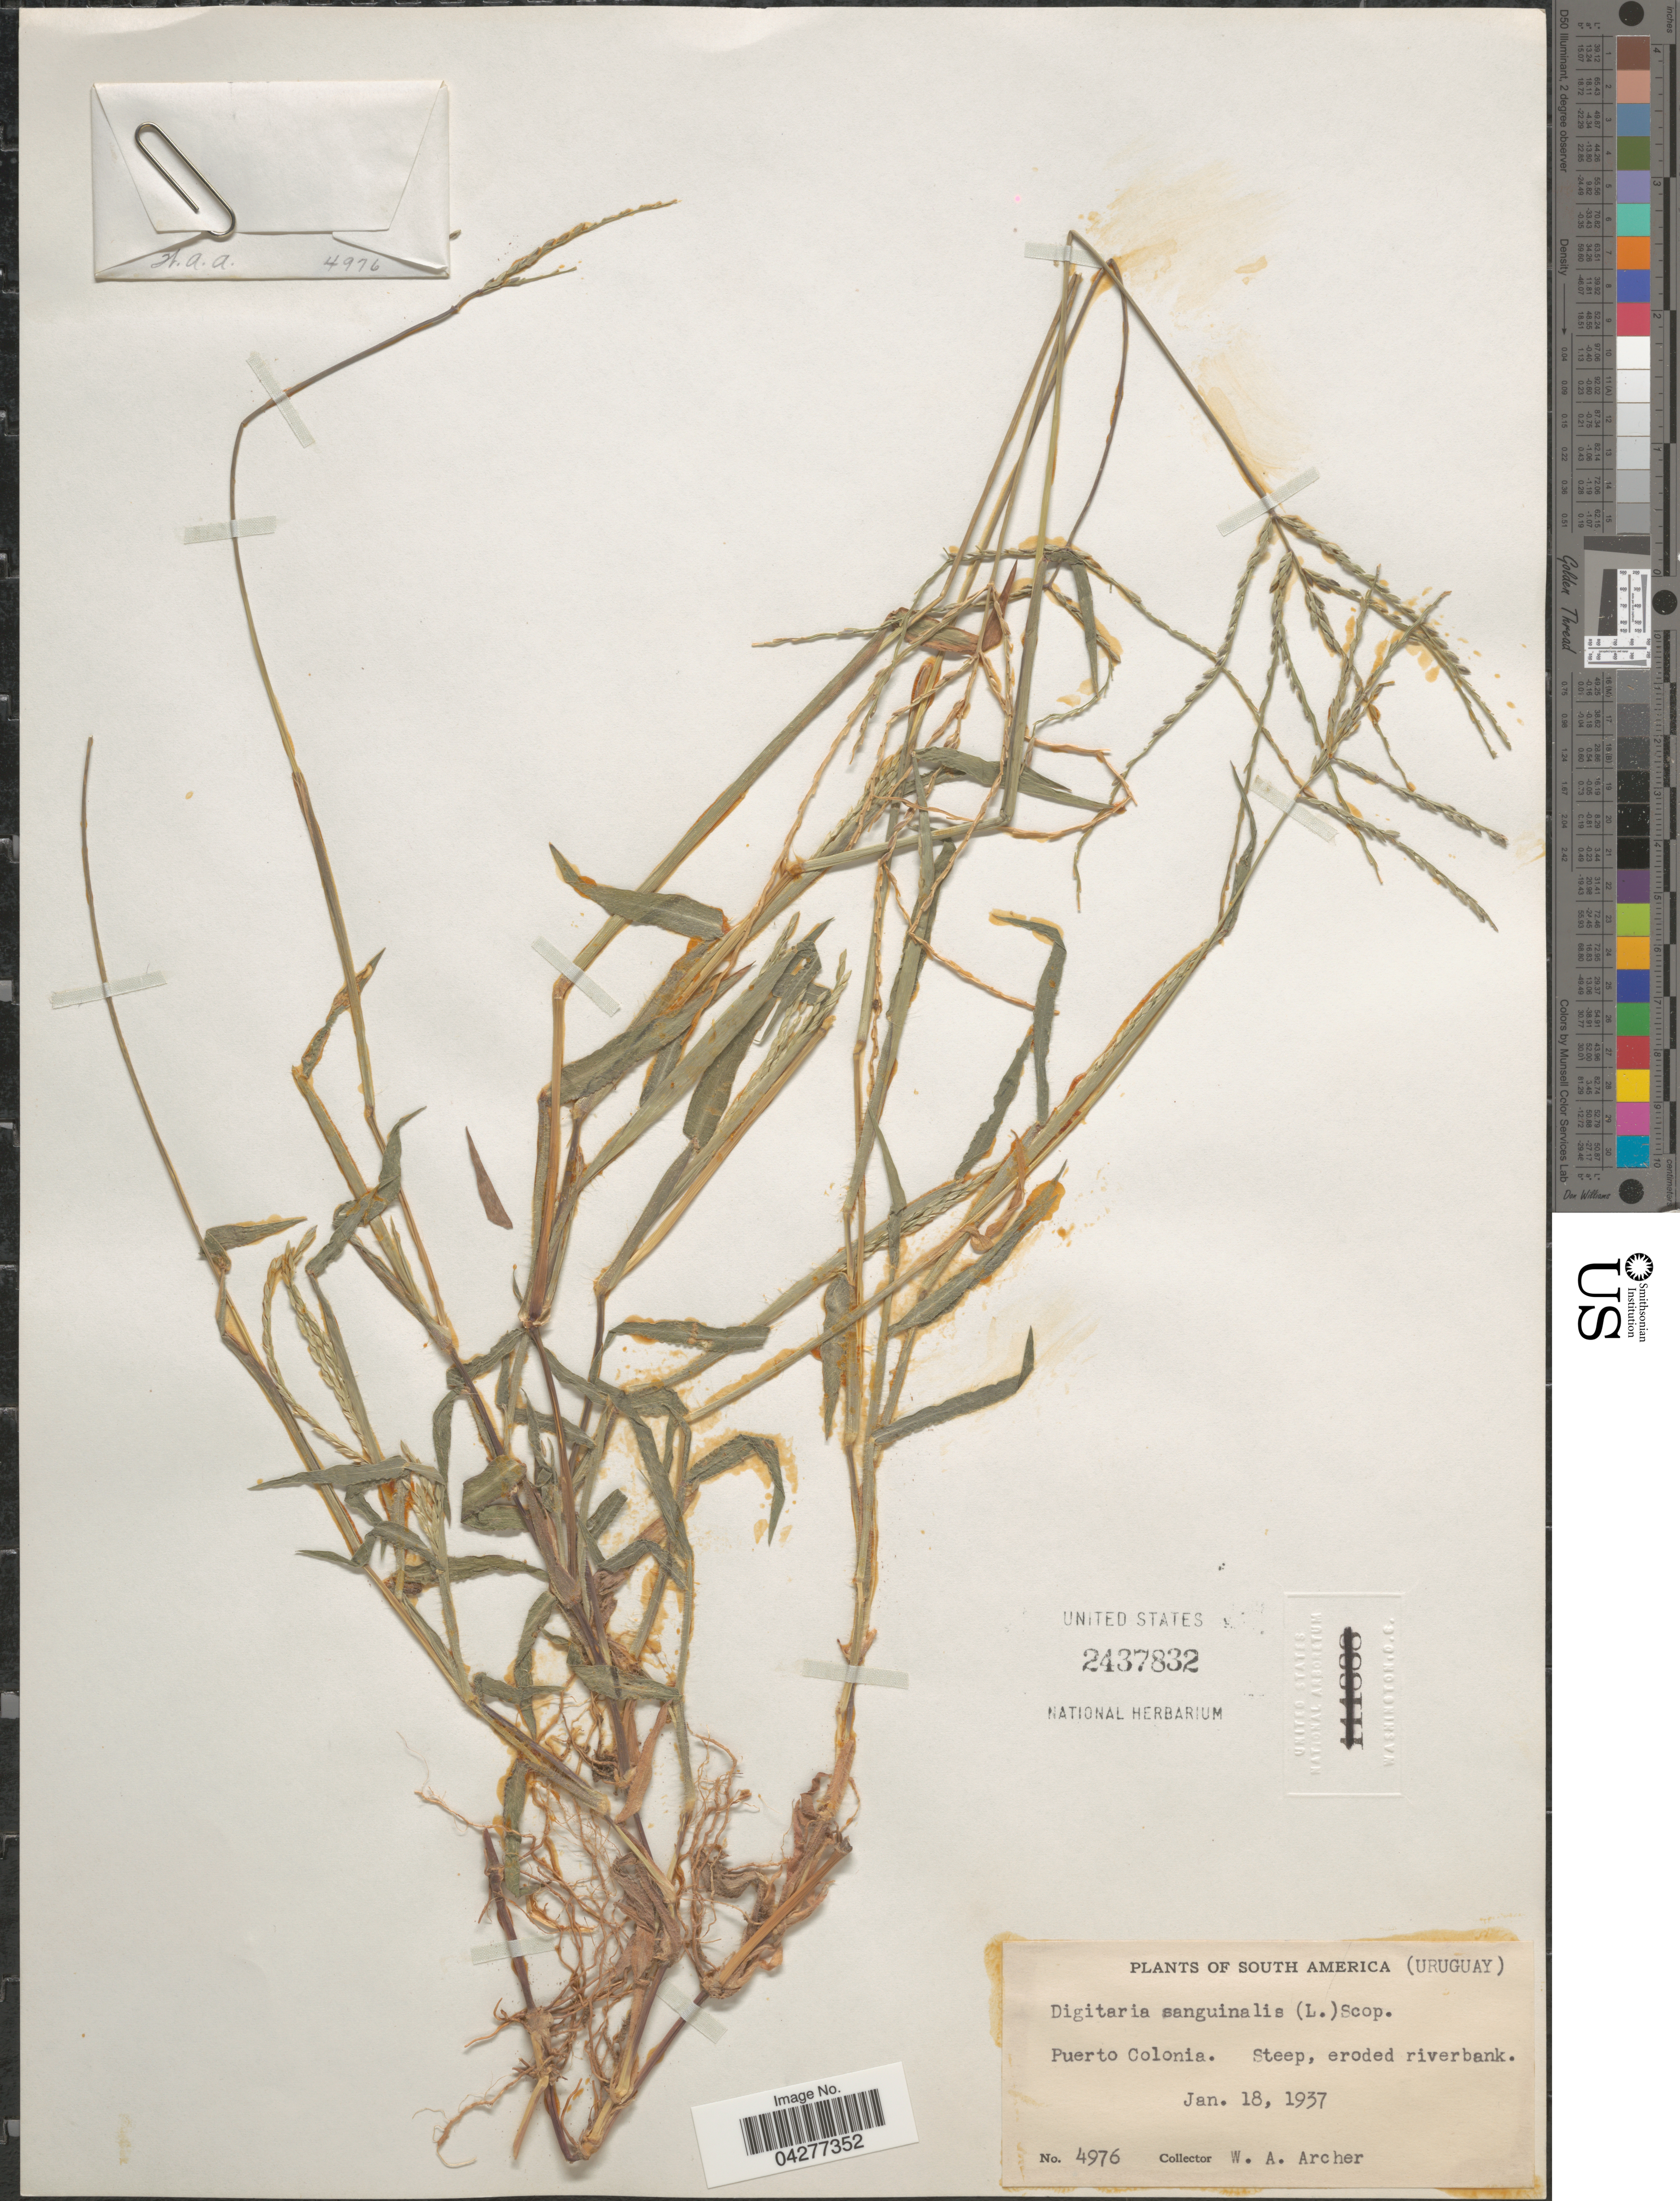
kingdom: Plantae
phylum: Tracheophyta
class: Liliopsida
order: Poales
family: Poaceae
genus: Digitaria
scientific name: Digitaria sanguinalis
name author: (L.) Scop.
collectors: W. Archer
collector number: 4976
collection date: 1937-01-18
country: Uruguay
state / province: Colonia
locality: Puerto Colonia. Steep, eroded riverbank.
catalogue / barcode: US 2437832